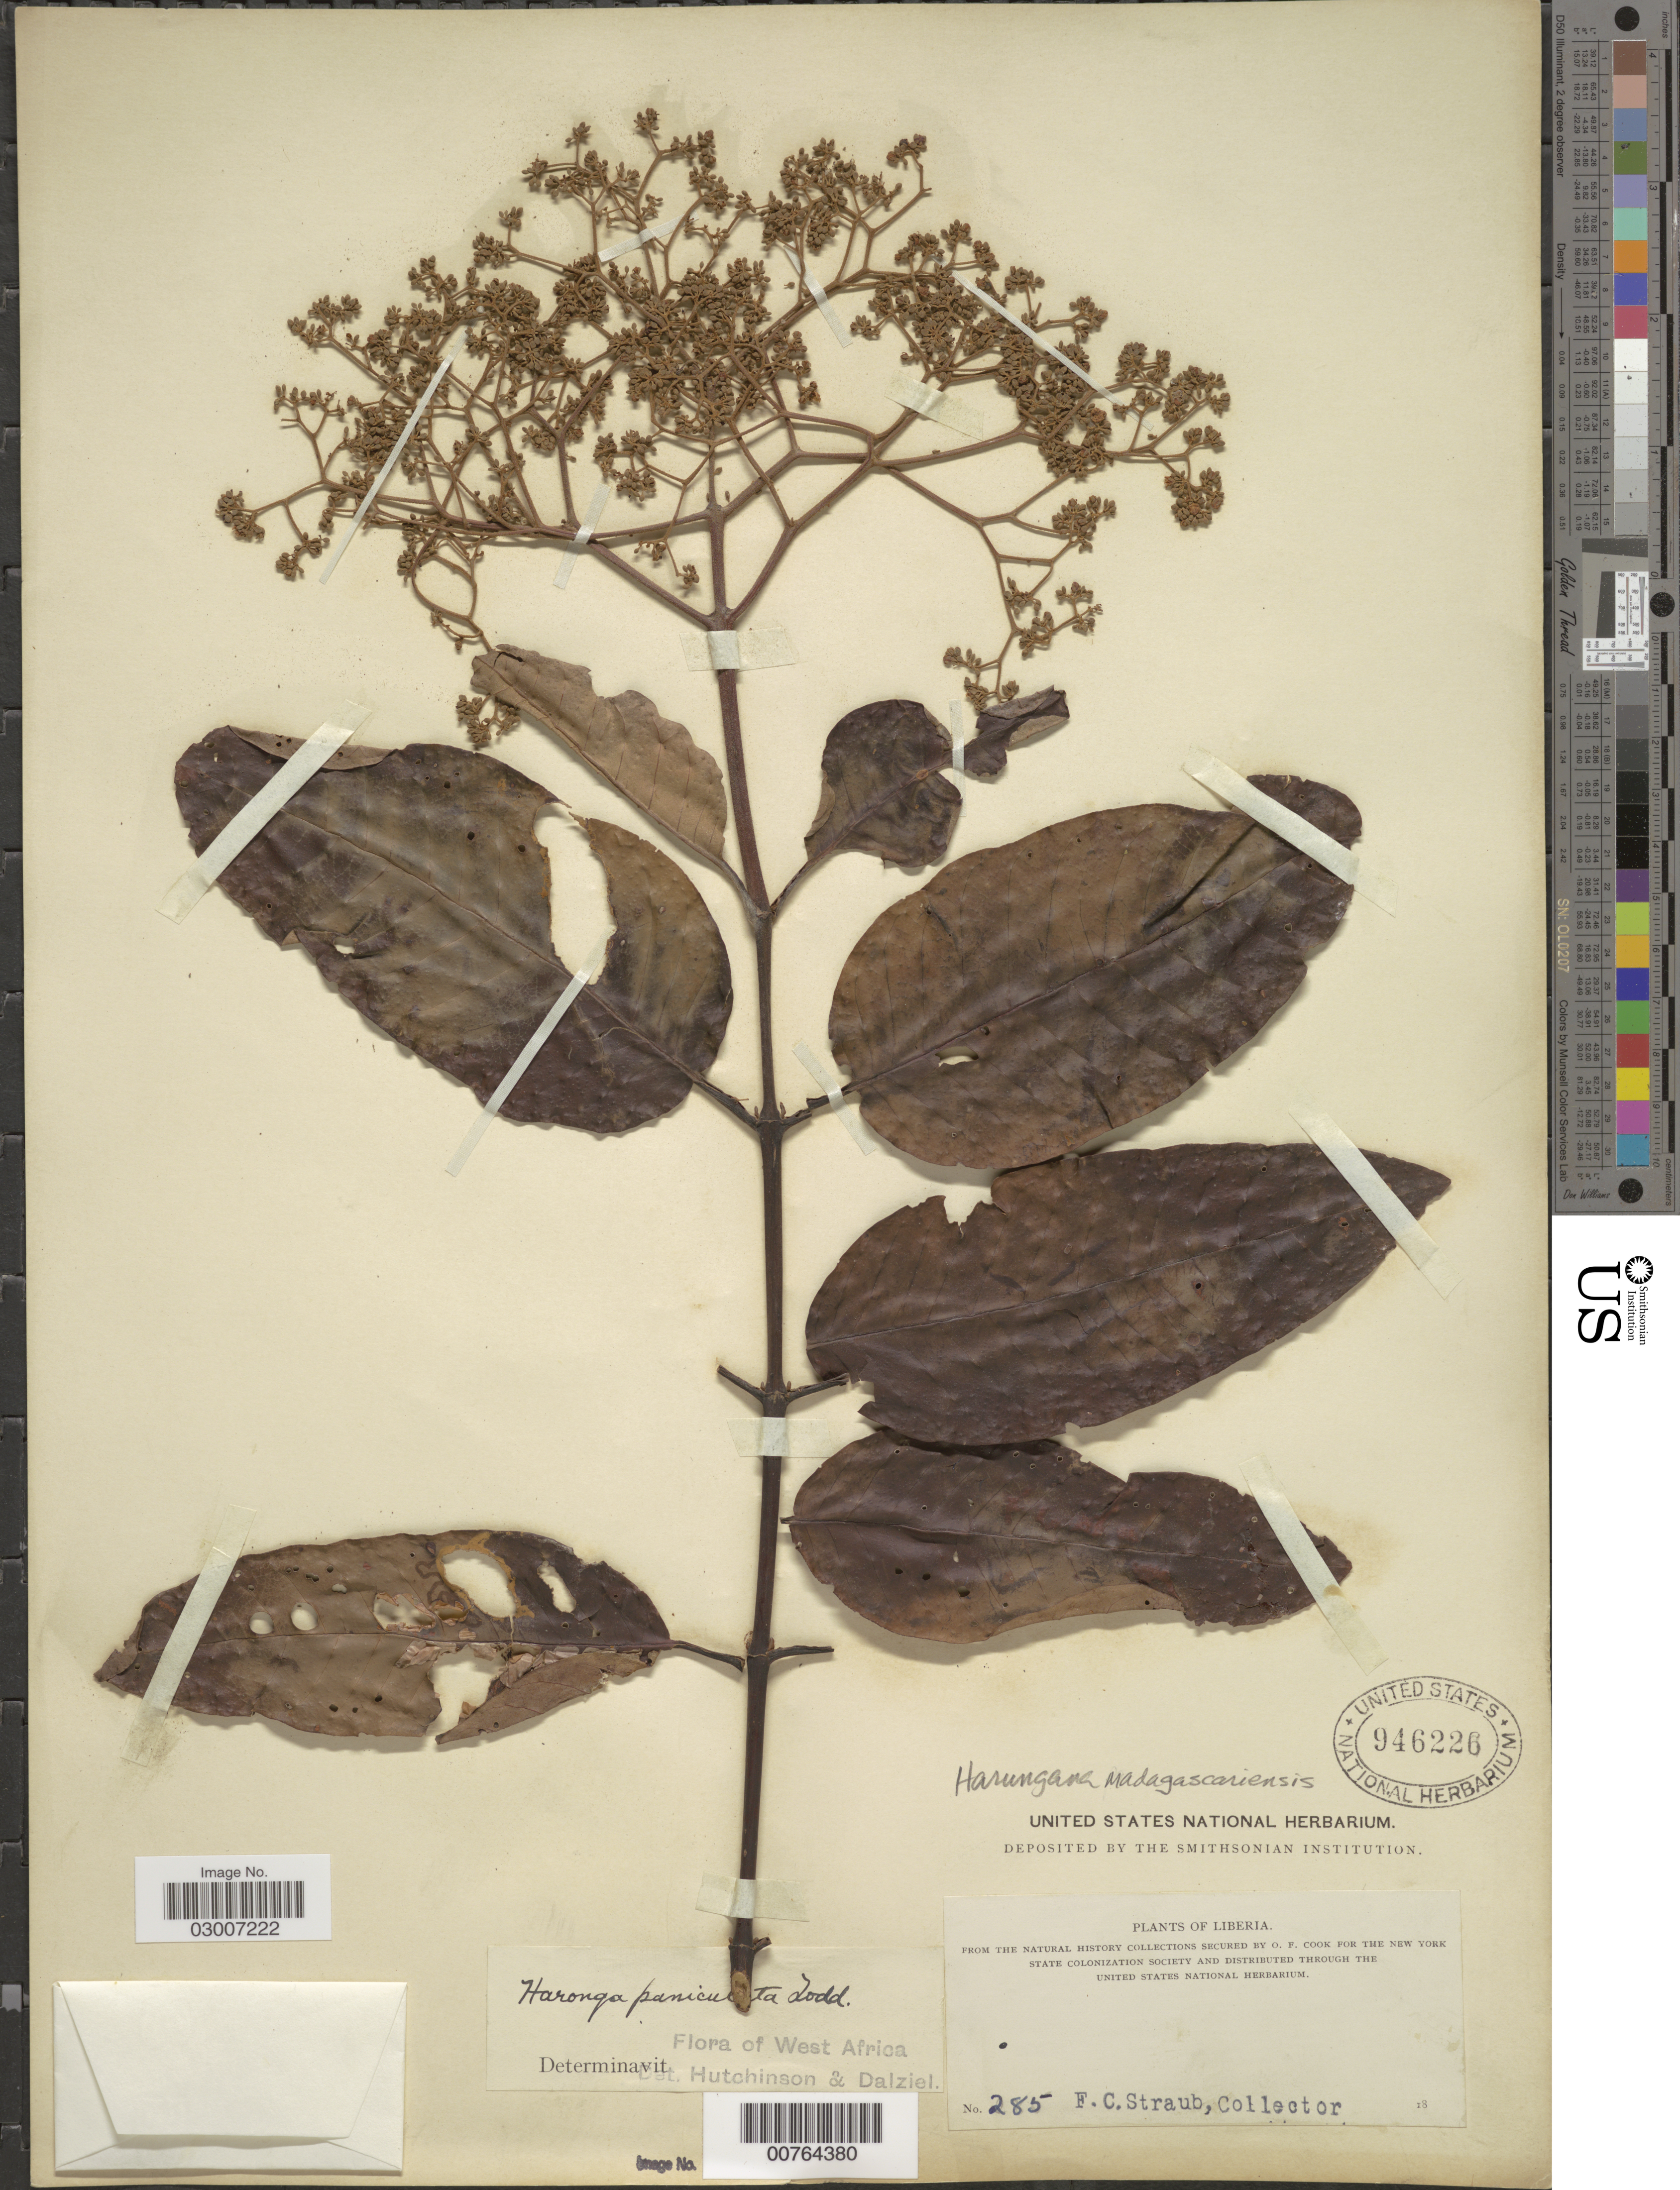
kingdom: Plantae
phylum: Tracheophyta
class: Magnoliopsida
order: Malpighiales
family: Hypericaceae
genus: Harungana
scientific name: Harungana madagascariensis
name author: Lam. ex Poir.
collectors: F. Straub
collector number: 285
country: Liberia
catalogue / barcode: US 946226